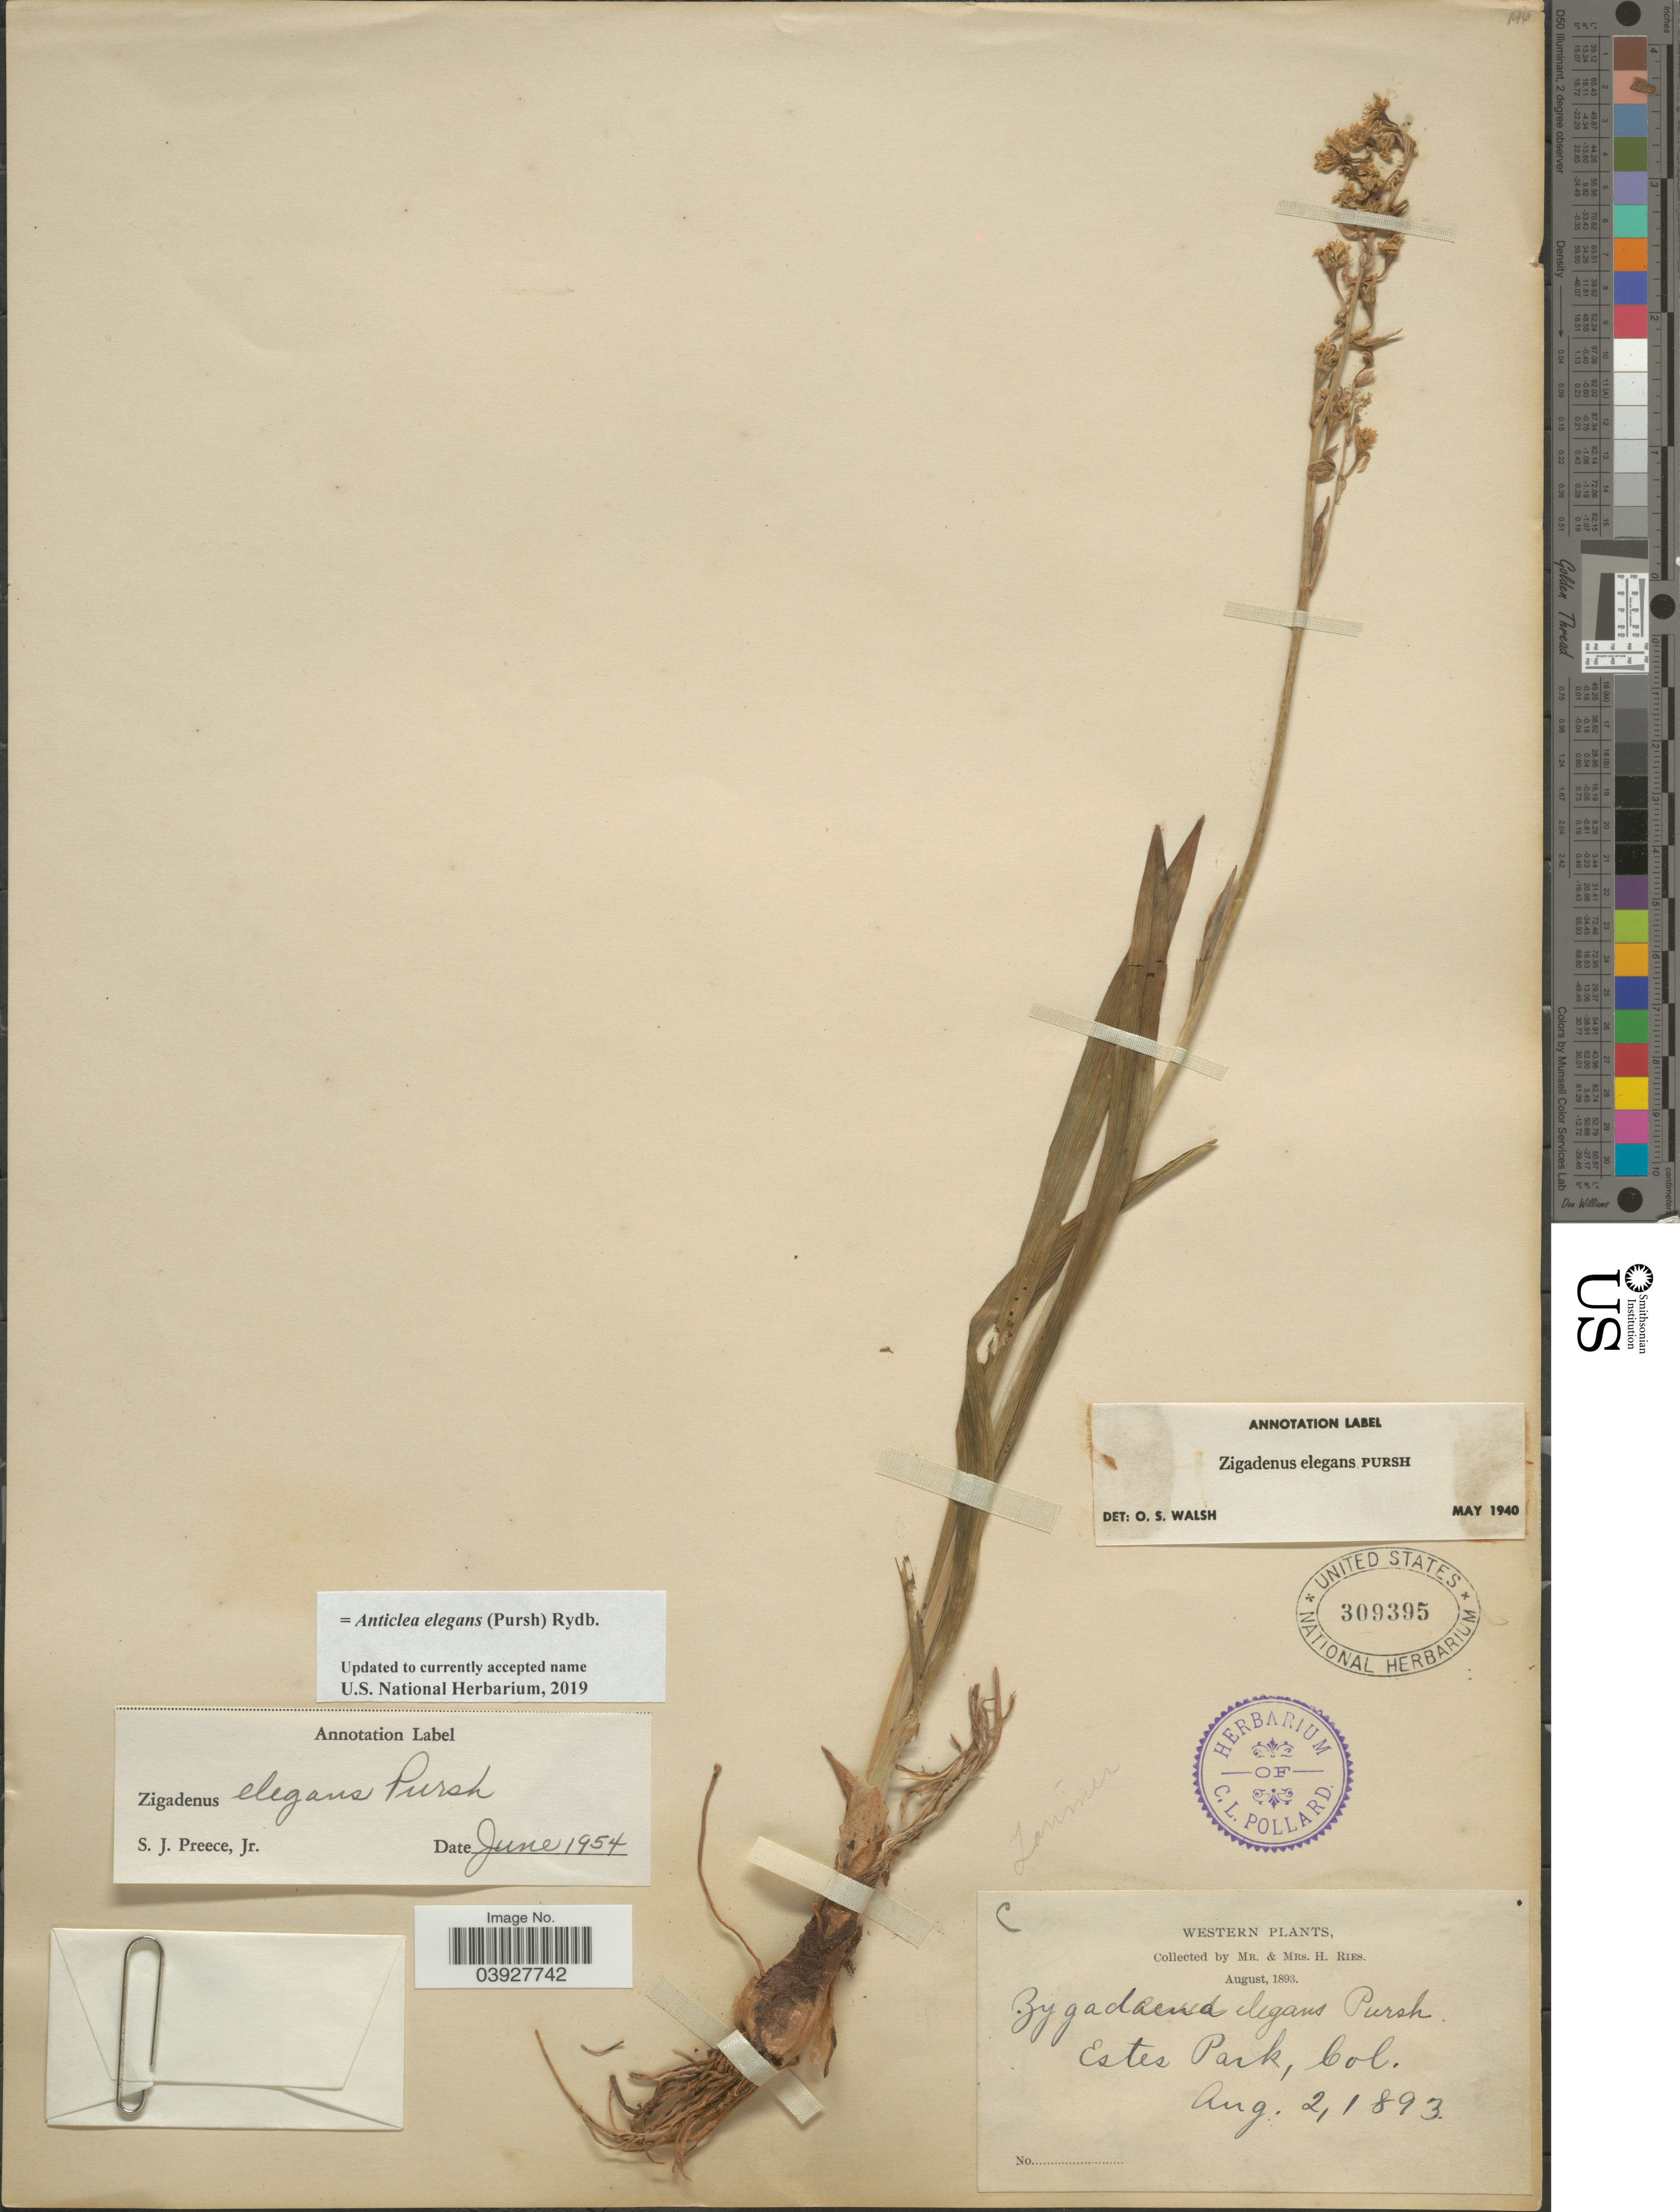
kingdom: Plantae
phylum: Tracheophyta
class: Liliopsida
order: Liliales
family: Melanthiaceae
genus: Anticlea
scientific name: Anticlea elegans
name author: (Pursh) Rydb.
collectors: H. Ries & H. Ries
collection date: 1893-08-02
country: United States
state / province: Colorado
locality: Western. Estes Park.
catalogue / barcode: US 309395